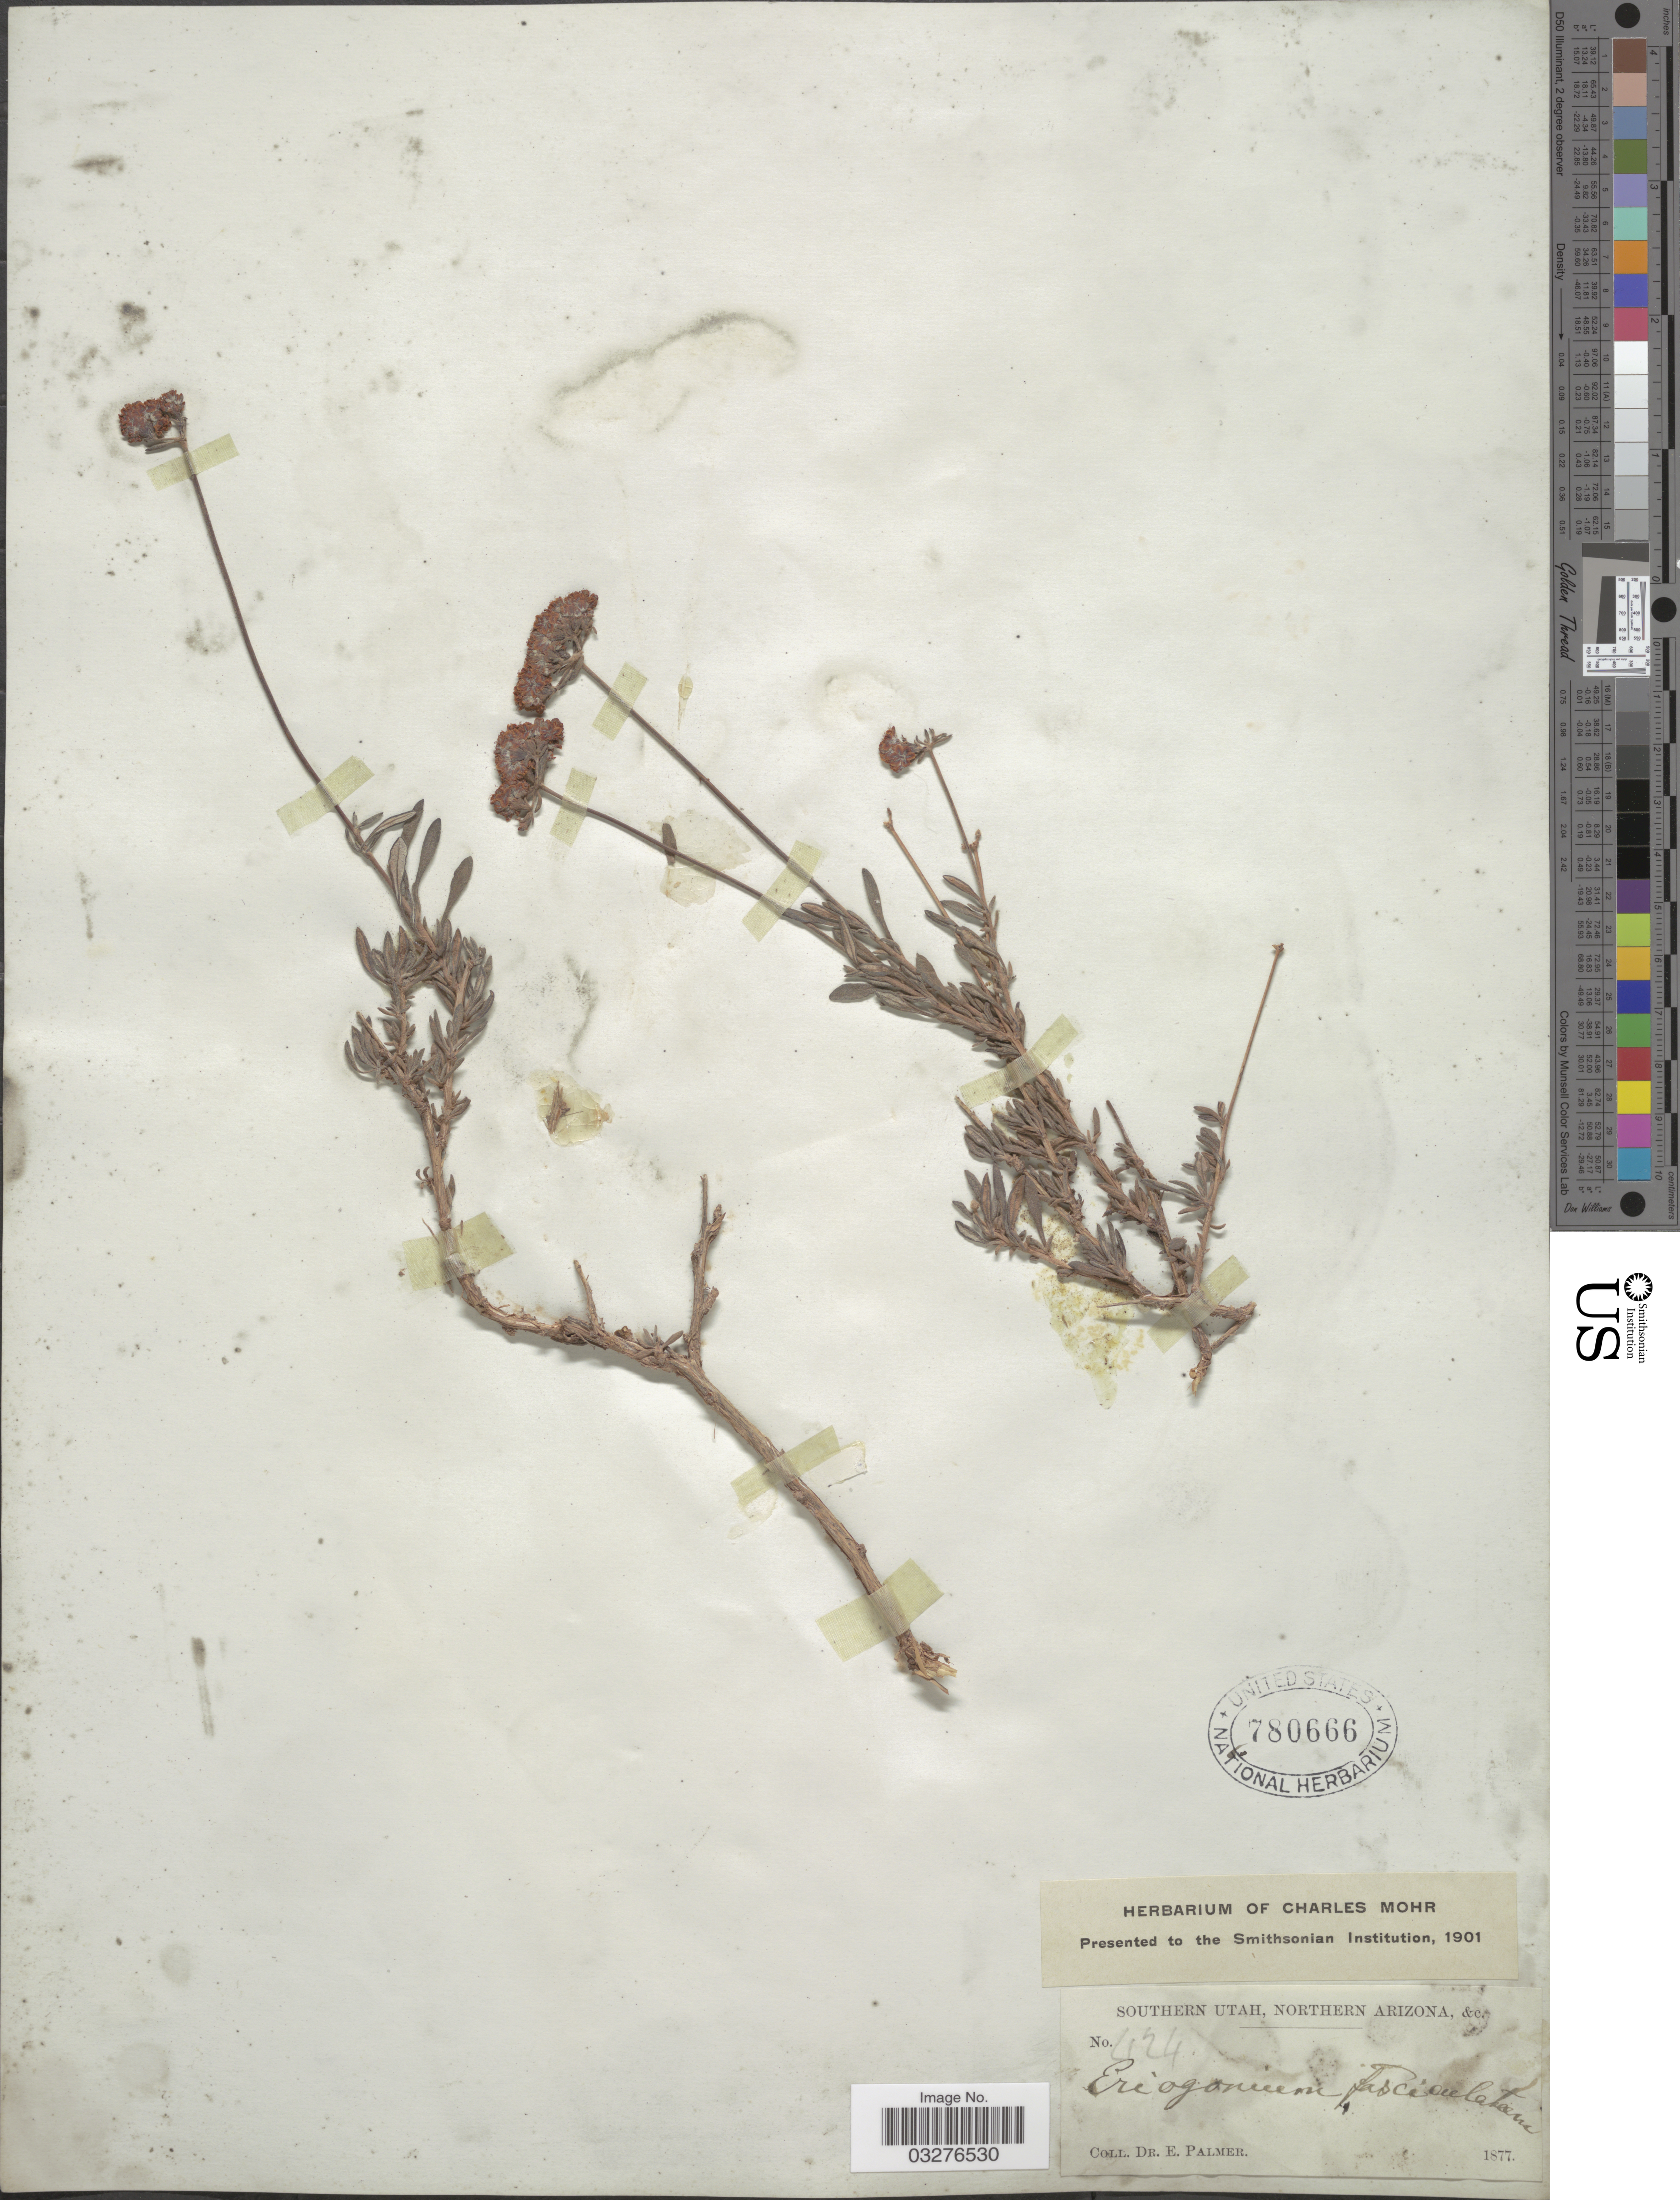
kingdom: Plantae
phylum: Tracheophyta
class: Magnoliopsida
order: Caryophyllales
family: Polygonaceae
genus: Eriogonum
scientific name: Eriogonum fasciculatum var. polifolium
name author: (Benth.) Torr. & A. Gray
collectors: E. Palmer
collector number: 424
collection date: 1877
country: United States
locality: Southern Utah, Northern Arizona.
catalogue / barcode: US 780666